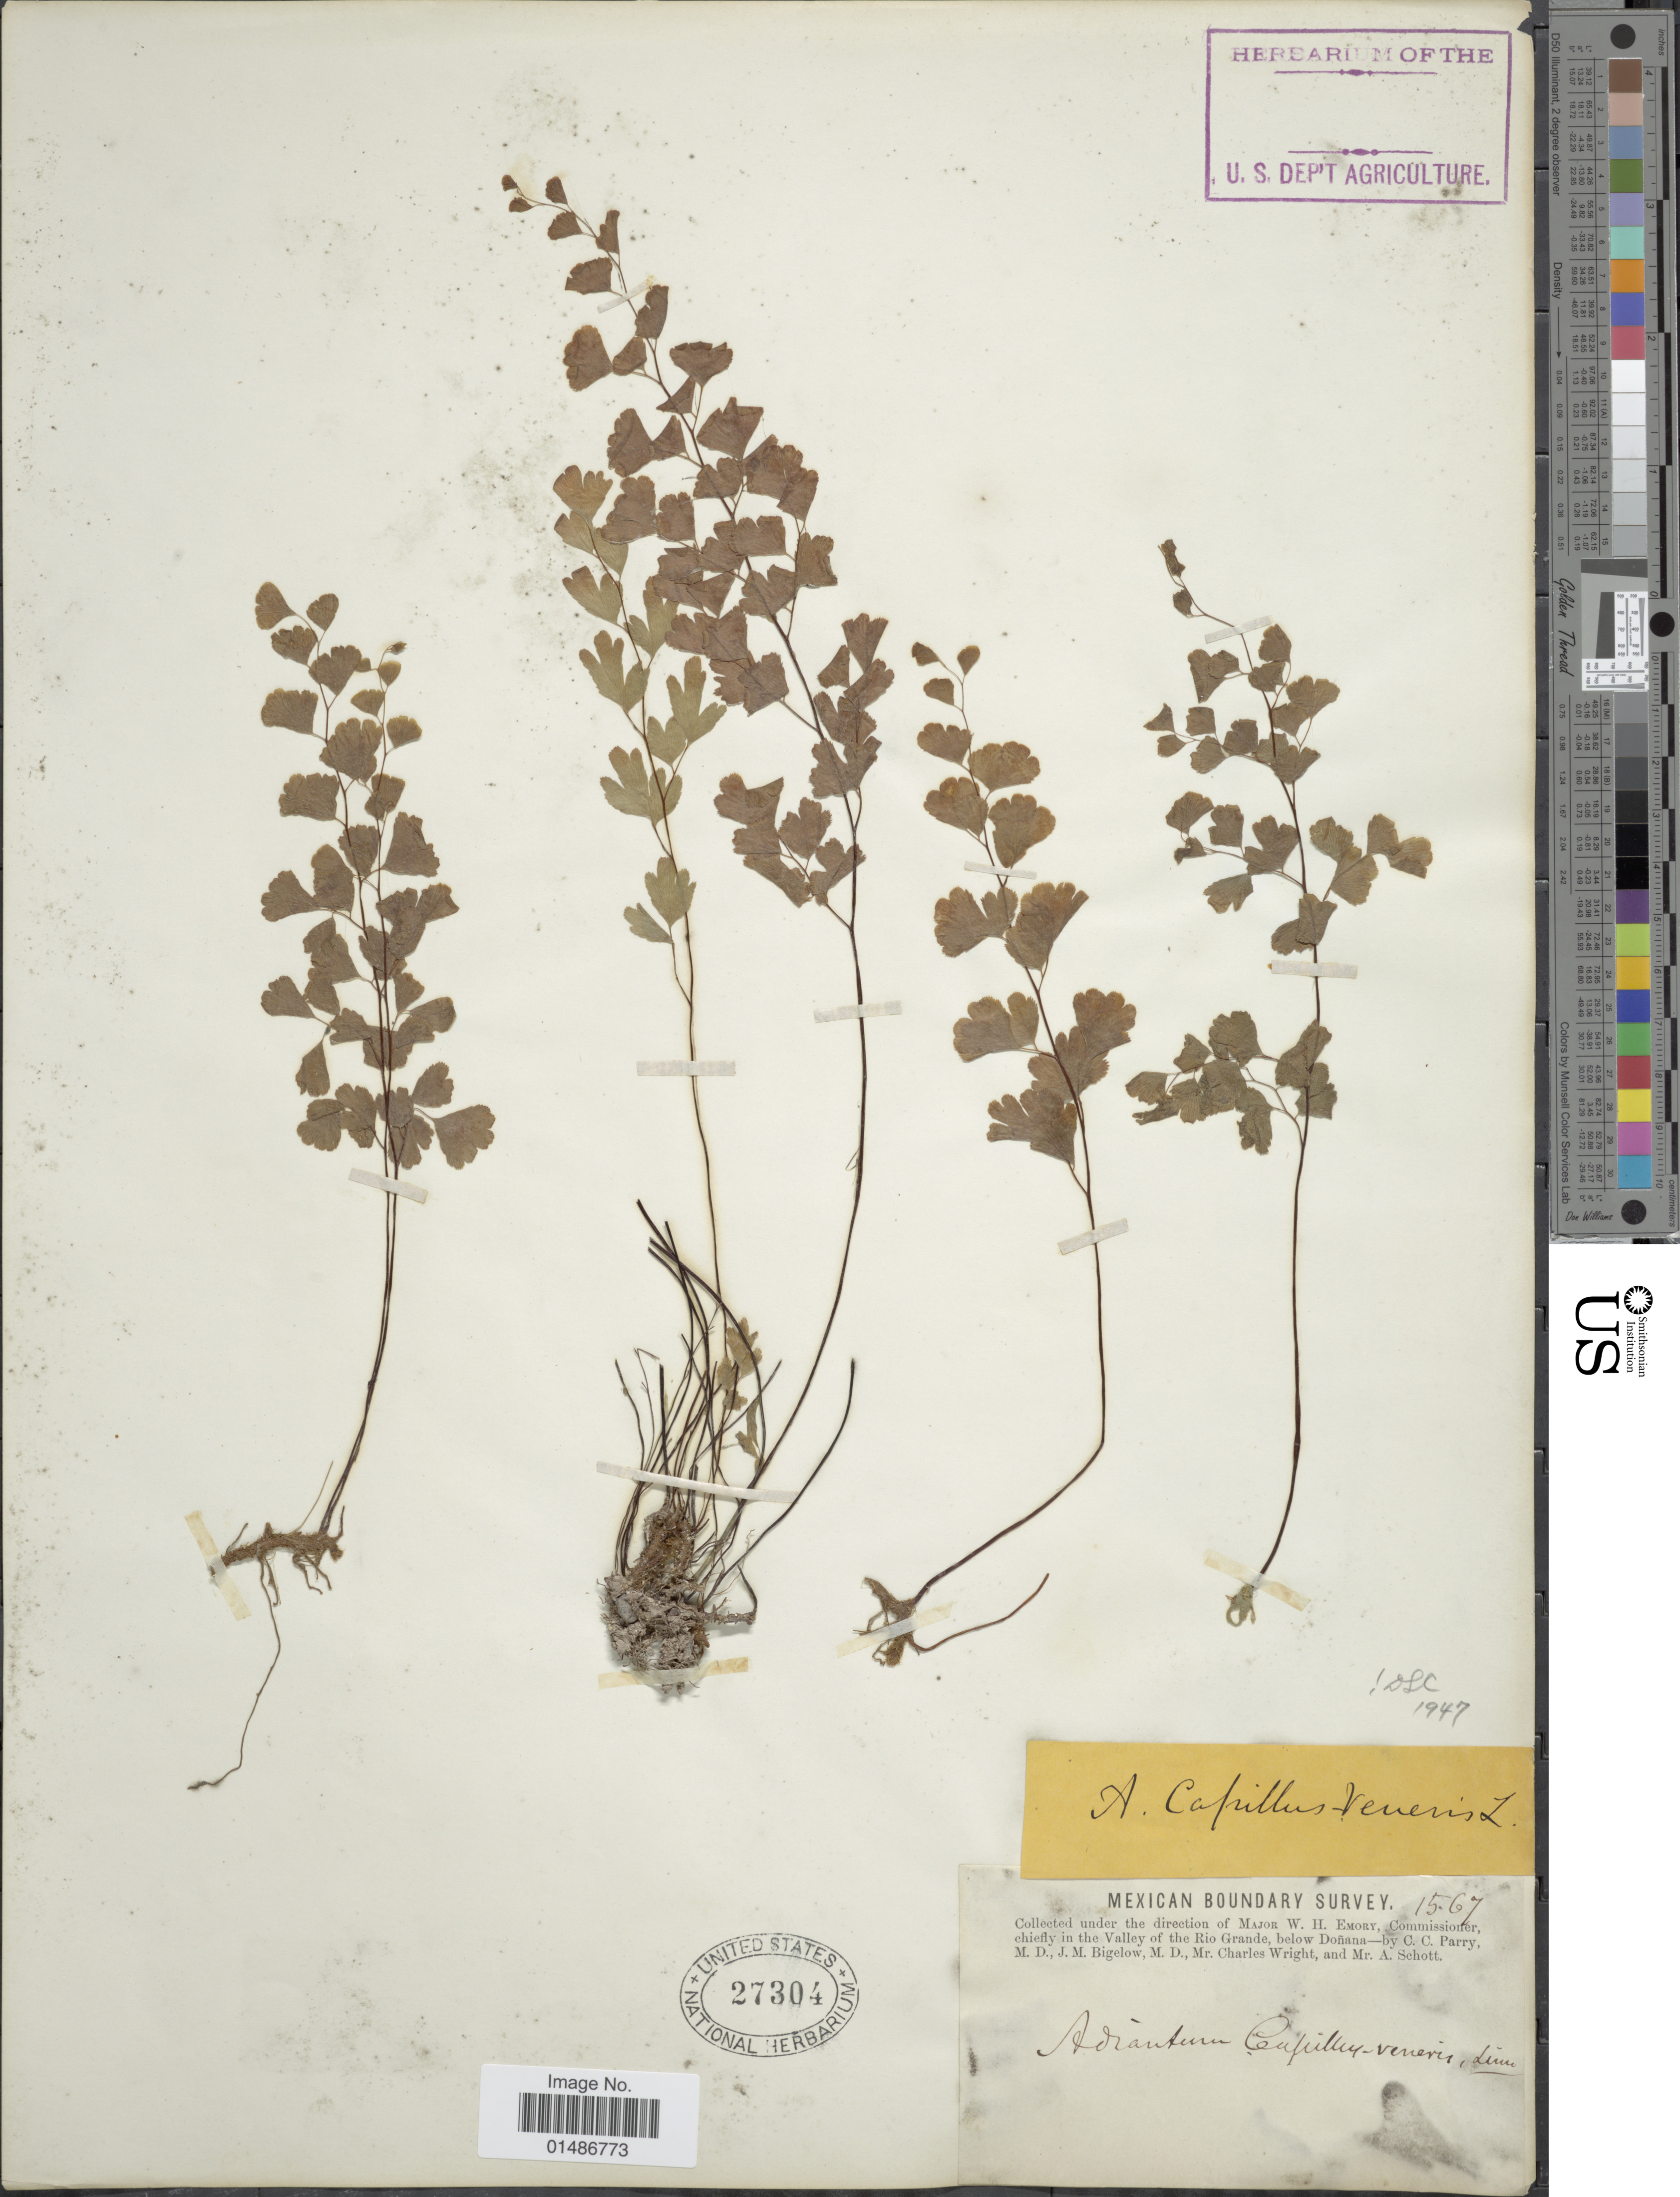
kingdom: Plantae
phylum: Tracheophyta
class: Polypodiopsida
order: Polypodiales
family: Pteridaceae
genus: Adiantum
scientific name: Adiantum capillus-veneris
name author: L.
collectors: W. H. Emory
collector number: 1567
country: Mexico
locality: Mexican Boundary Survey. Chiefly in the Valley of the Rio Grande, below Doñana.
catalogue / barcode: US 27304